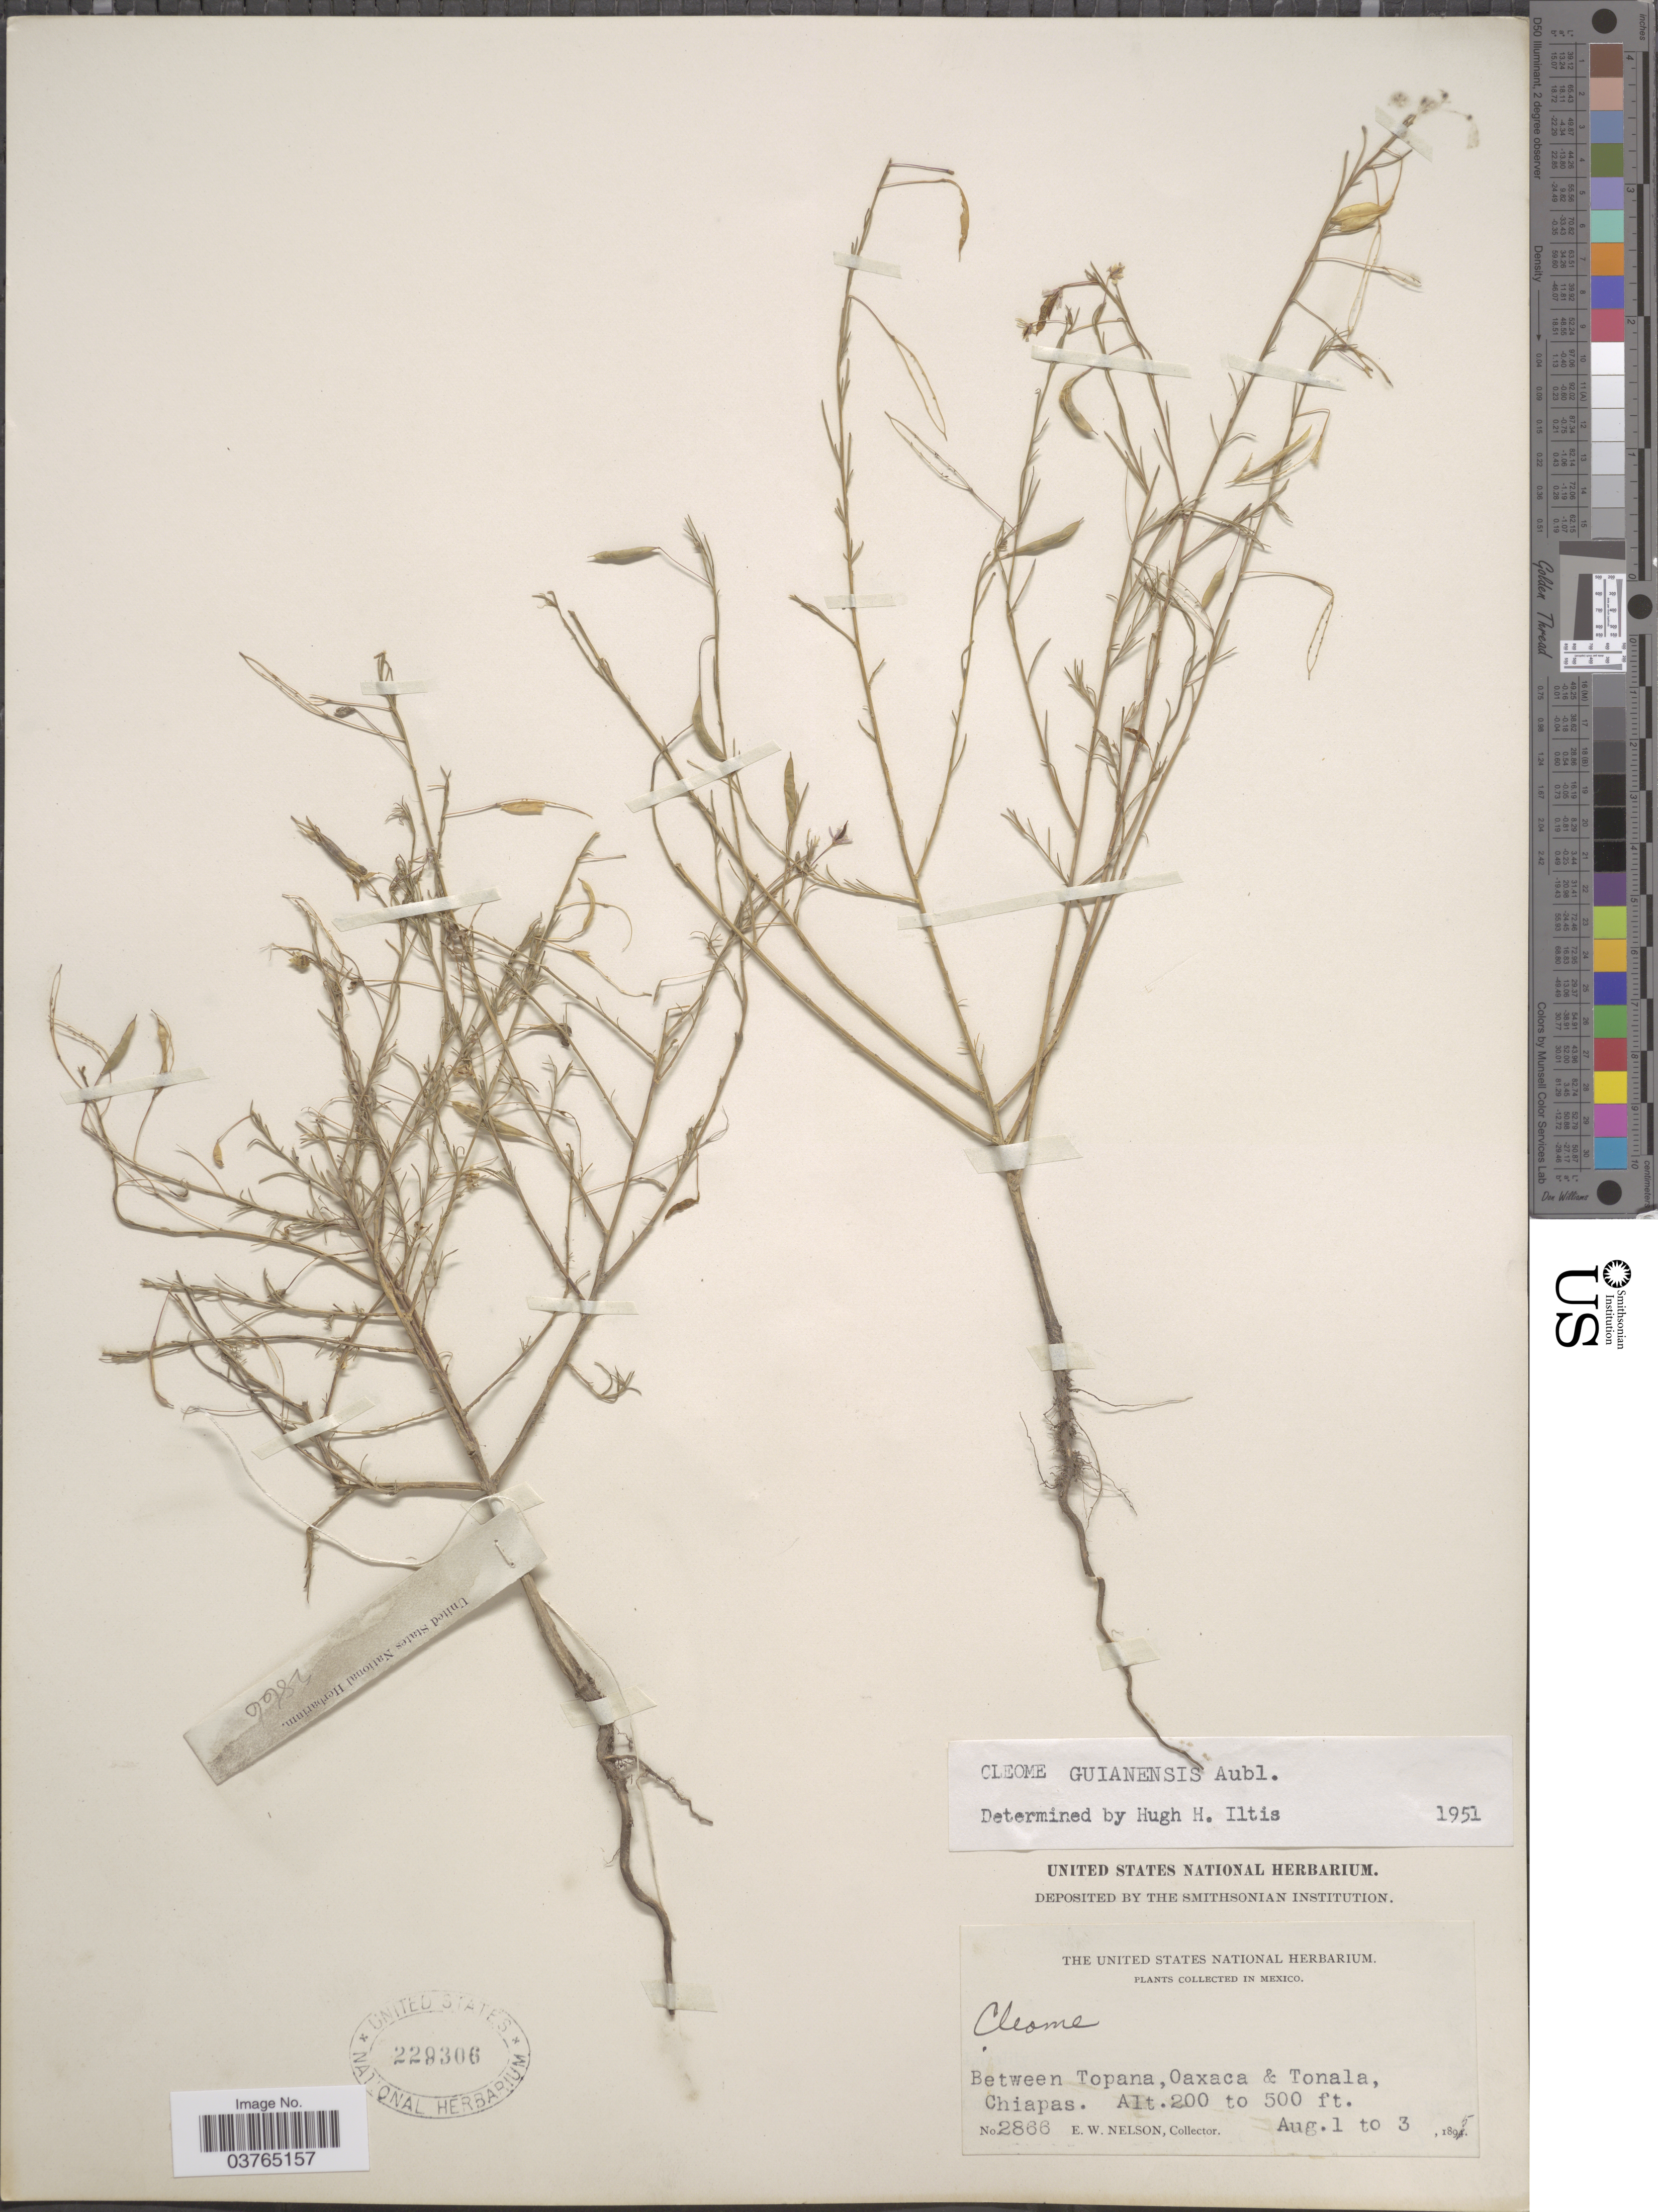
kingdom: Plantae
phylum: Tracheophyta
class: Magnoliopsida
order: Brassicales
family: Cleomaceae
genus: Physostemon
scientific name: Physostemon guianensis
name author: (Aubl.) Malme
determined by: Strong, M. T., (US), Smithsonian Institution - National Museum of Natural History (UNITED STATES)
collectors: E. W. Nelson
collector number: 2866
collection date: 1895-08-01/1895-08-03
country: Mexico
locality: Between Topana, Oaxaca & Tonala, Chiapas.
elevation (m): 61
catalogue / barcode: US 229306